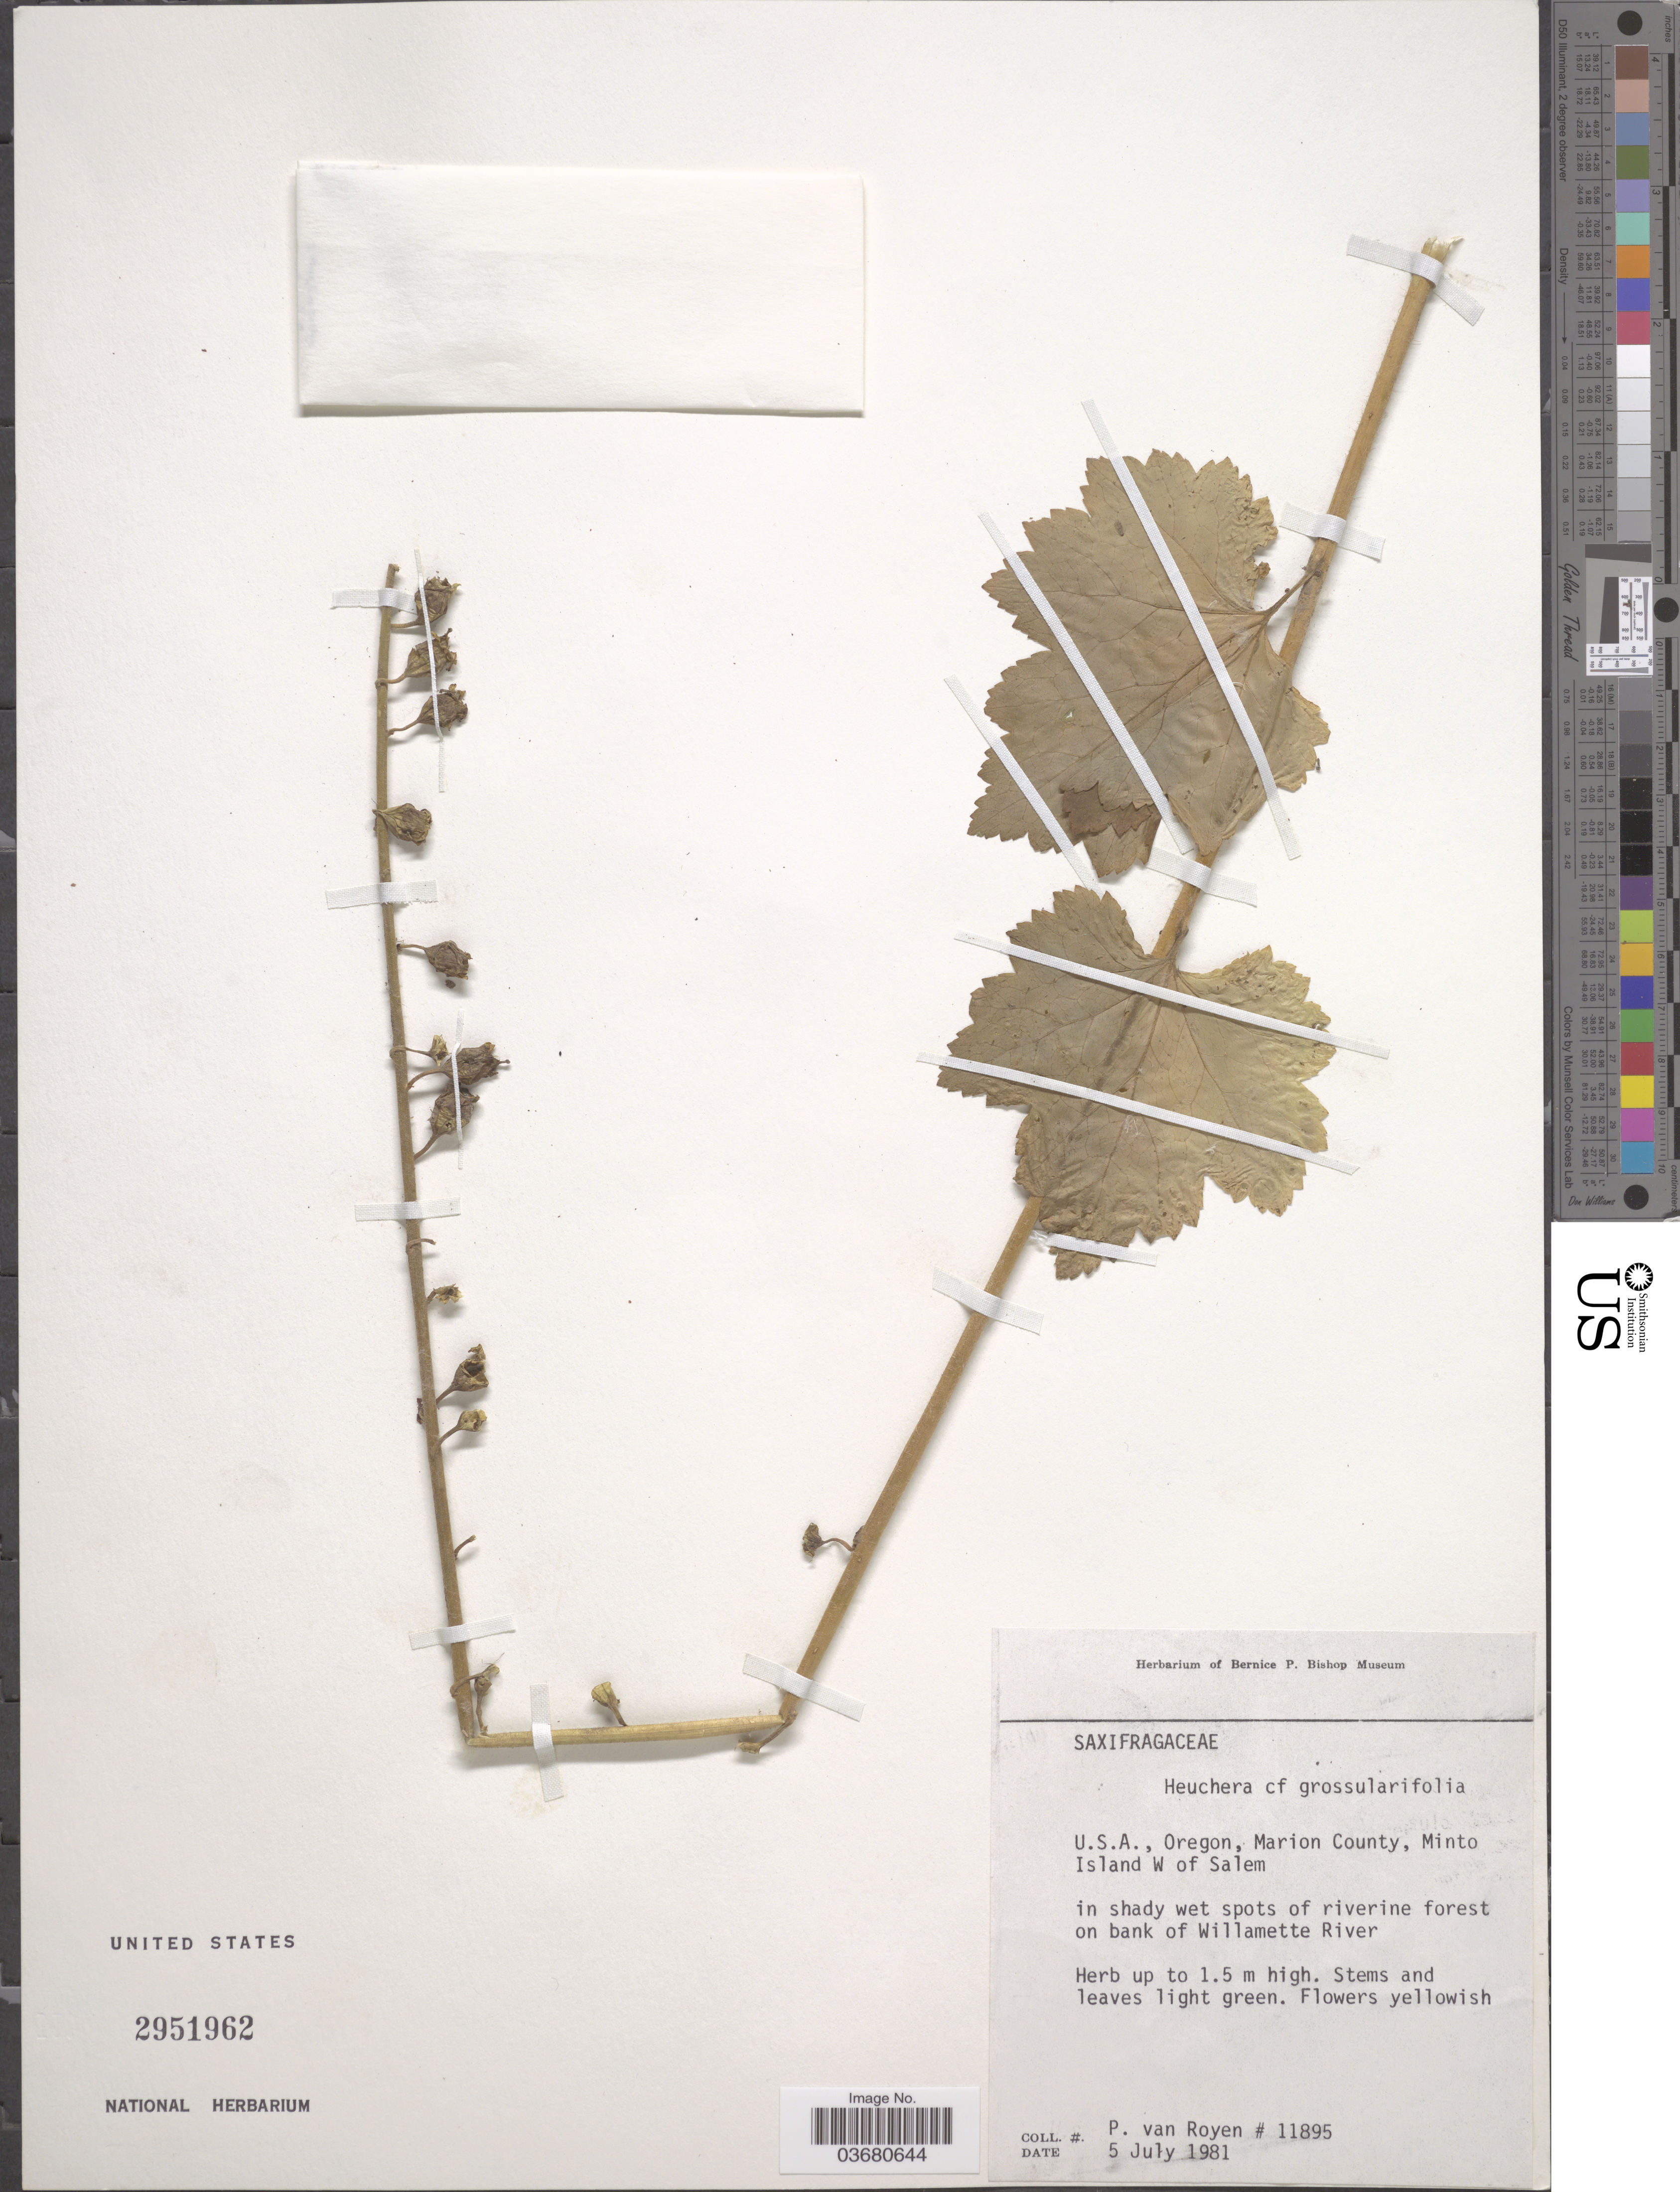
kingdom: Plantae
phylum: Tracheophyta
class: Magnoliopsida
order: Saxifragales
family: Saxifragaceae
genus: Tellima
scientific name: Tellima grandiflora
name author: (Pursh) Douglas ex Lindl.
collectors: P. van Royen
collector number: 11895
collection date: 1981-07-05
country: United States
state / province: Oregon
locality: Marion County, Minto Island W of Salem. In shady wet spots of riverine forest on bank of Willamette River.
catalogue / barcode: US 2951962